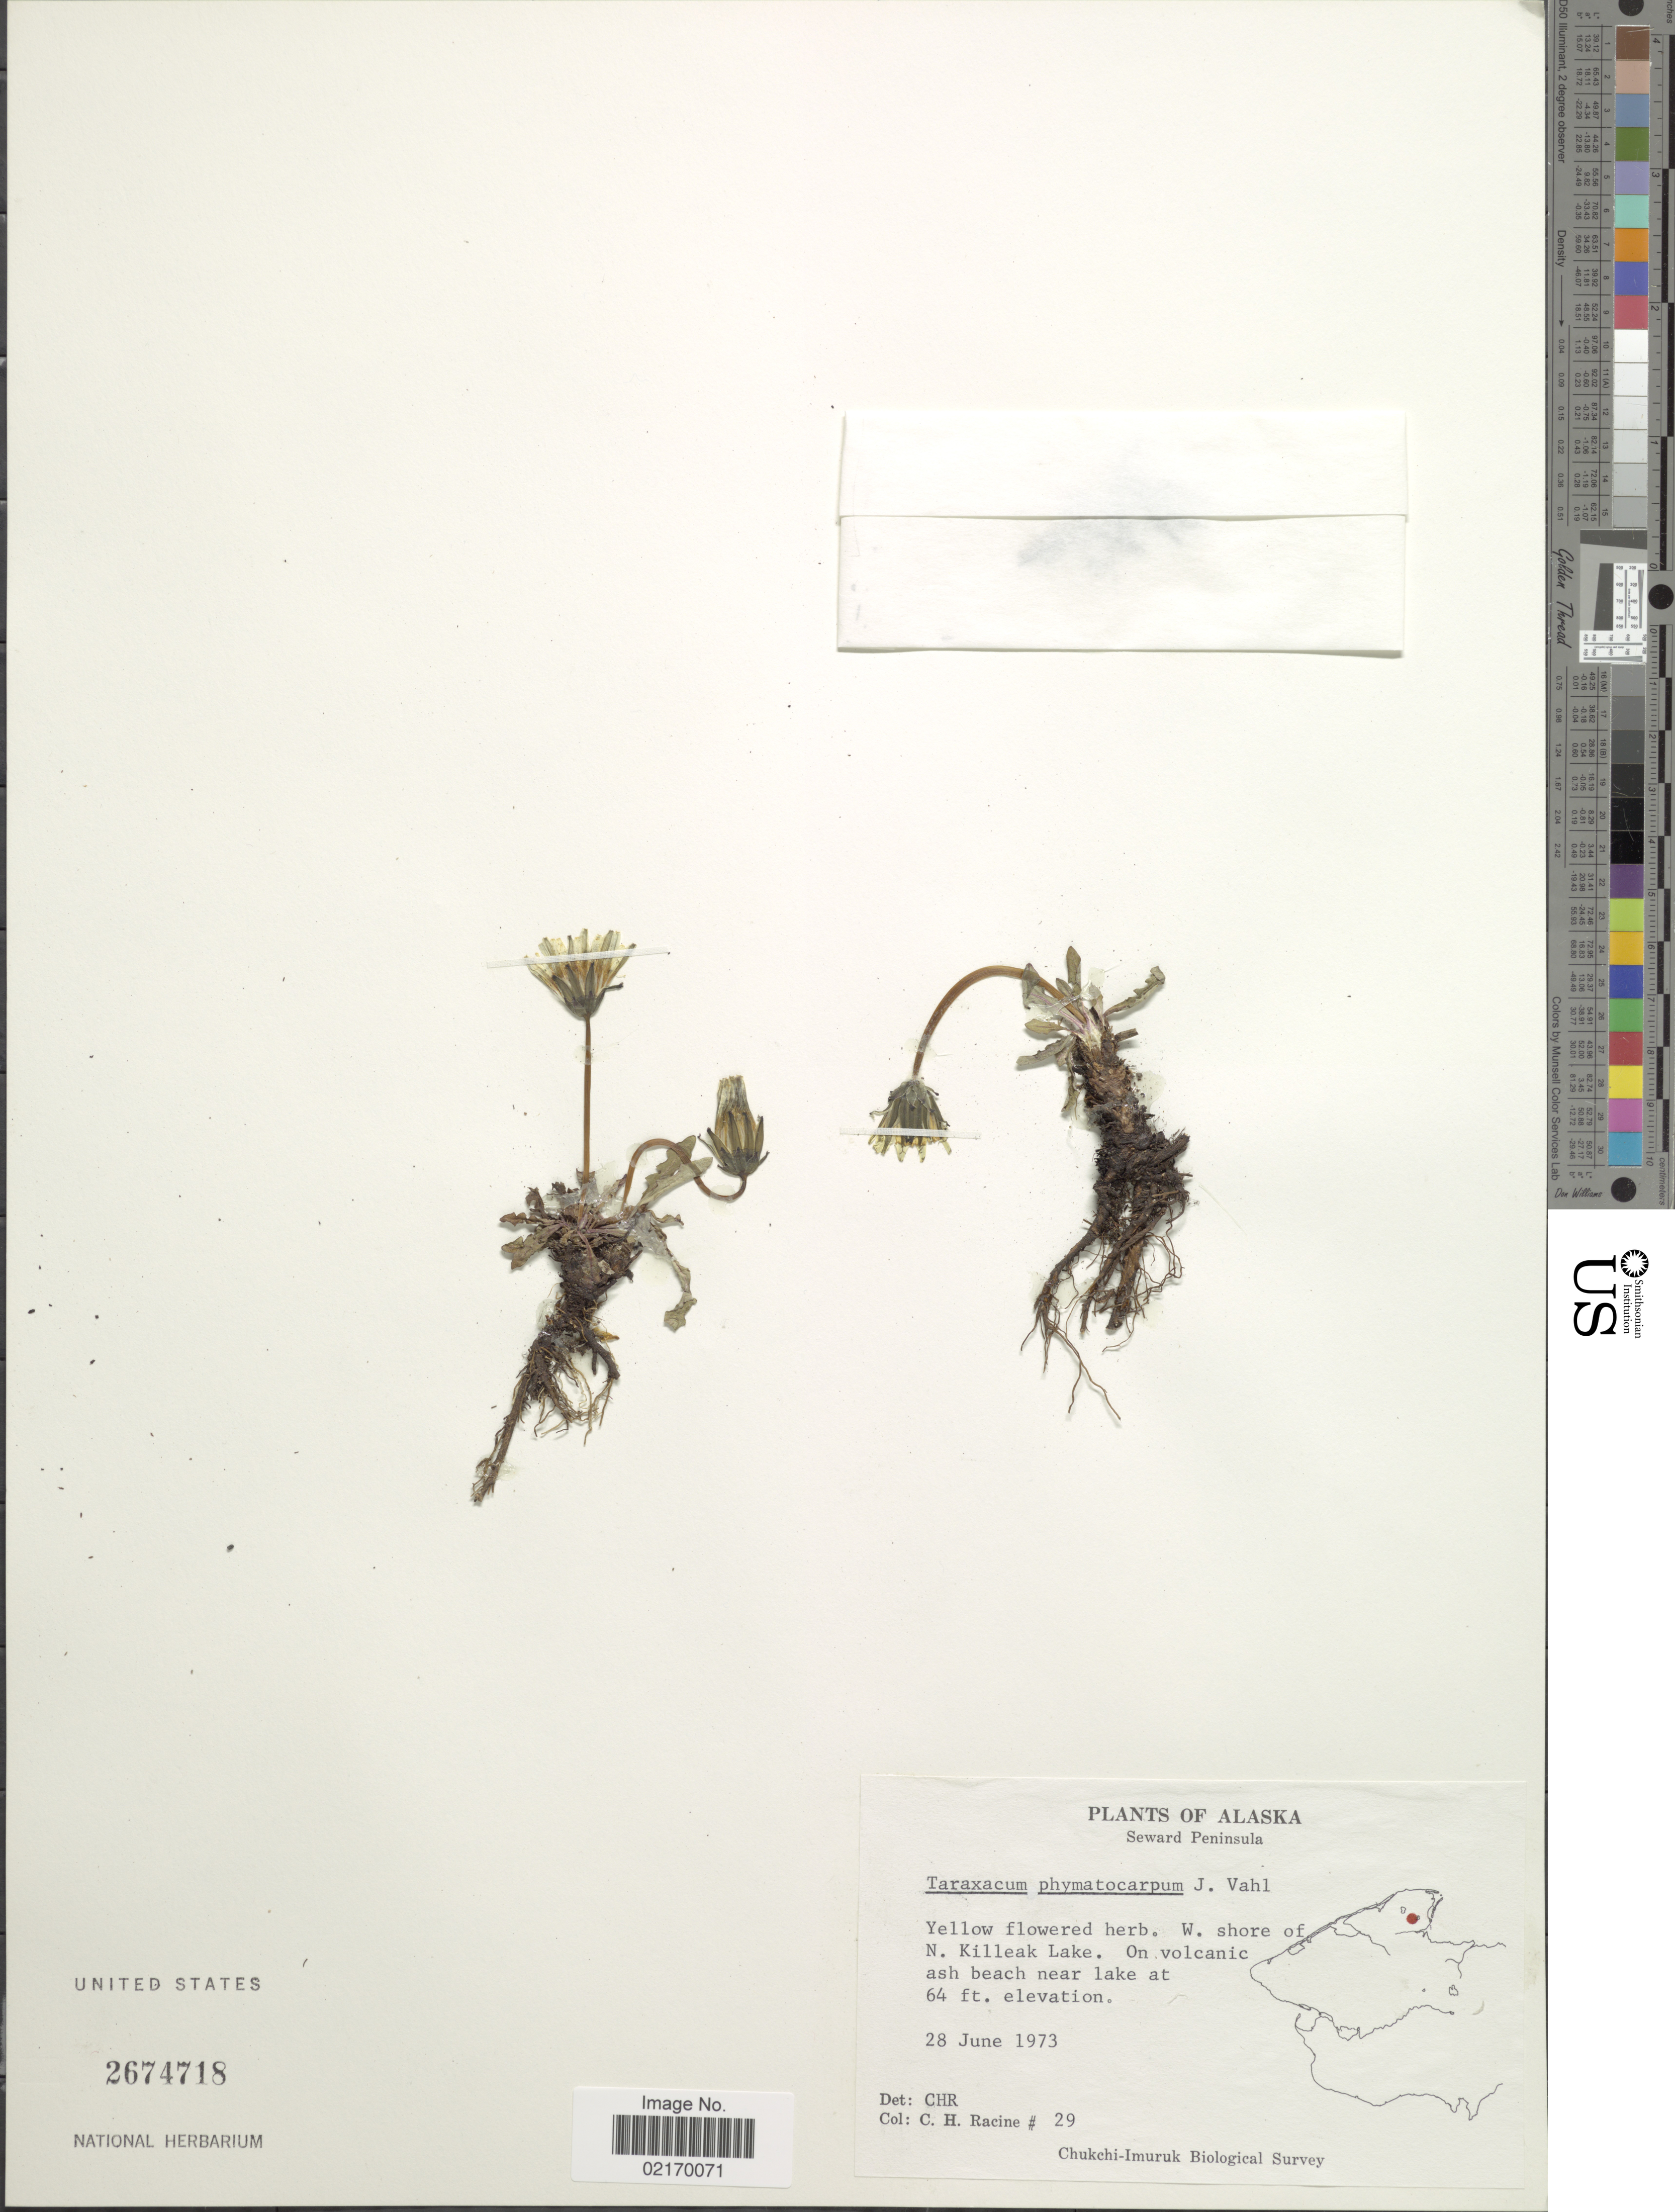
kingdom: Plantae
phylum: Tracheophyta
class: Magnoliopsida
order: Asterales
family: Asteraceae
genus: Taraxacum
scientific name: Taraxacum phymatocarpum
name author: J. Vahl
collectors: C. Racine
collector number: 29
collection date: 1973-06-28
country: United States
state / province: Alaska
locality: Seward Peninsula, W. shore of N. Killeak Lake, on volcanic beach near lake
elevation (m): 20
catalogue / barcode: US 2674718